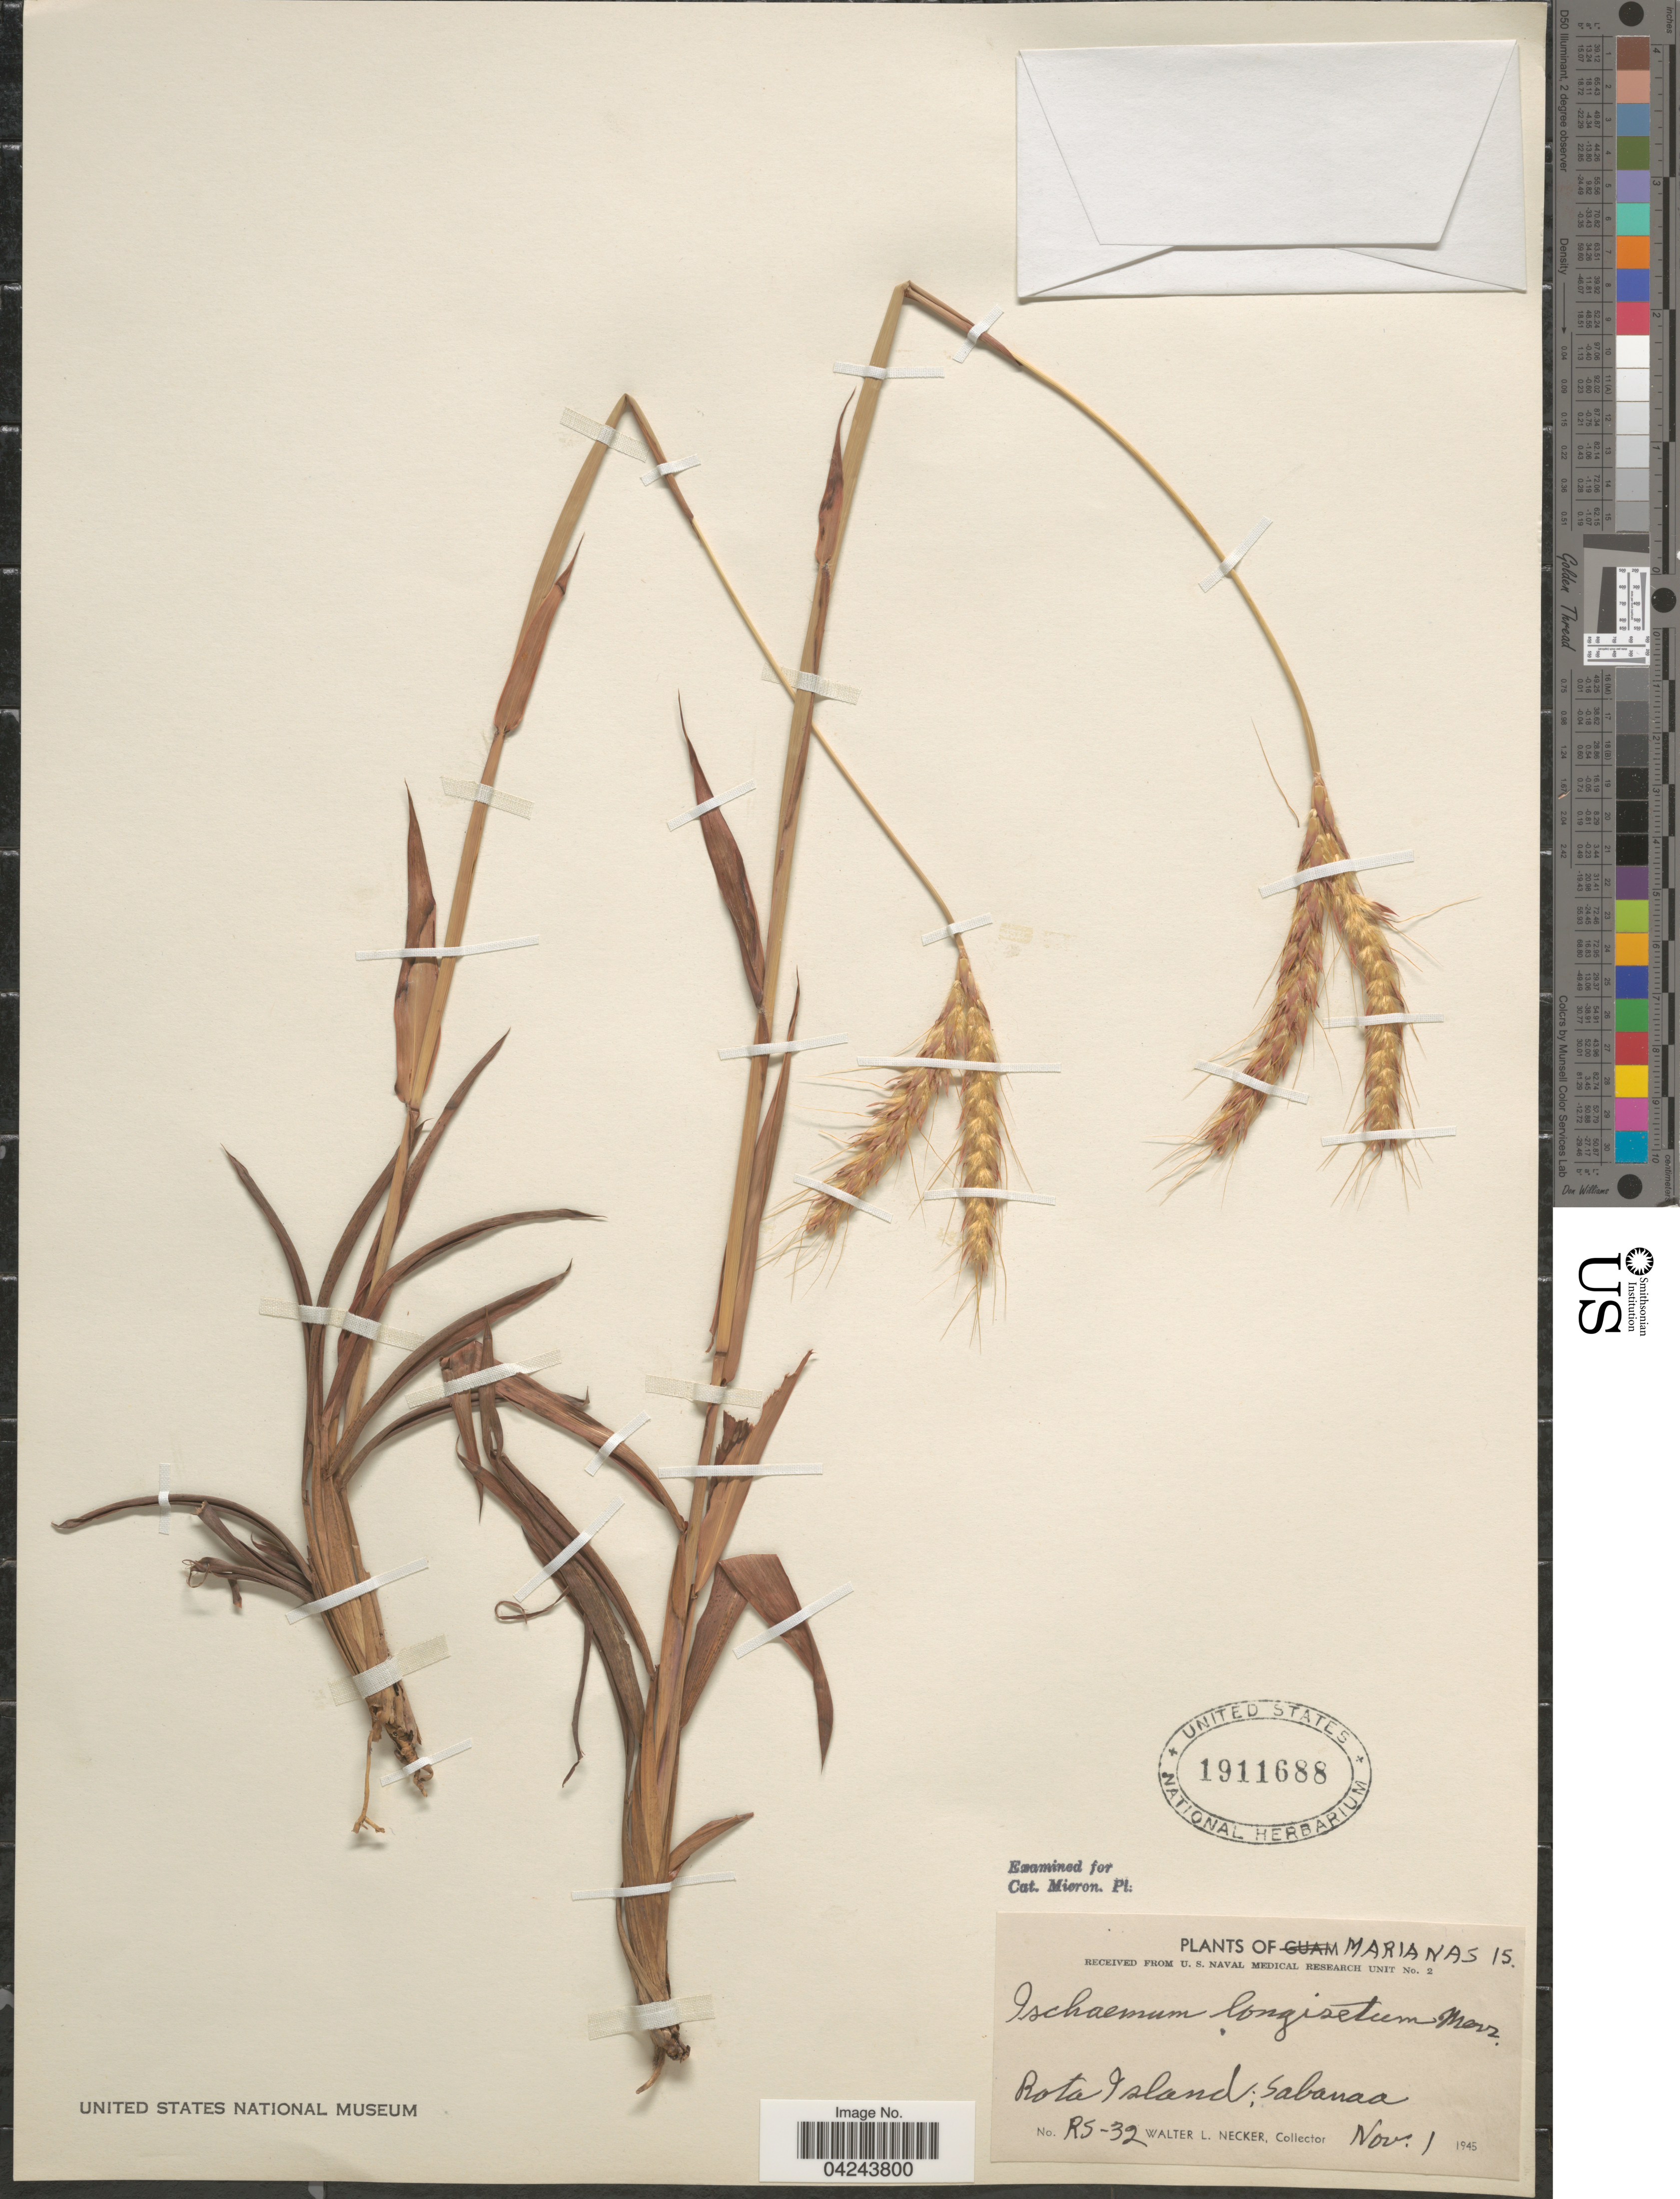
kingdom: Plantae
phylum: Tracheophyta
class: Liliopsida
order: Poales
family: Poaceae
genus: Ischaemum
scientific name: Ischaemum longisetum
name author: Merr.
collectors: W. L. Necker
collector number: RS-32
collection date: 1945-11-01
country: Northern Mariana Islands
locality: Marianas Is. Rota Island; Sabanas.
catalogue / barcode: US 1911688